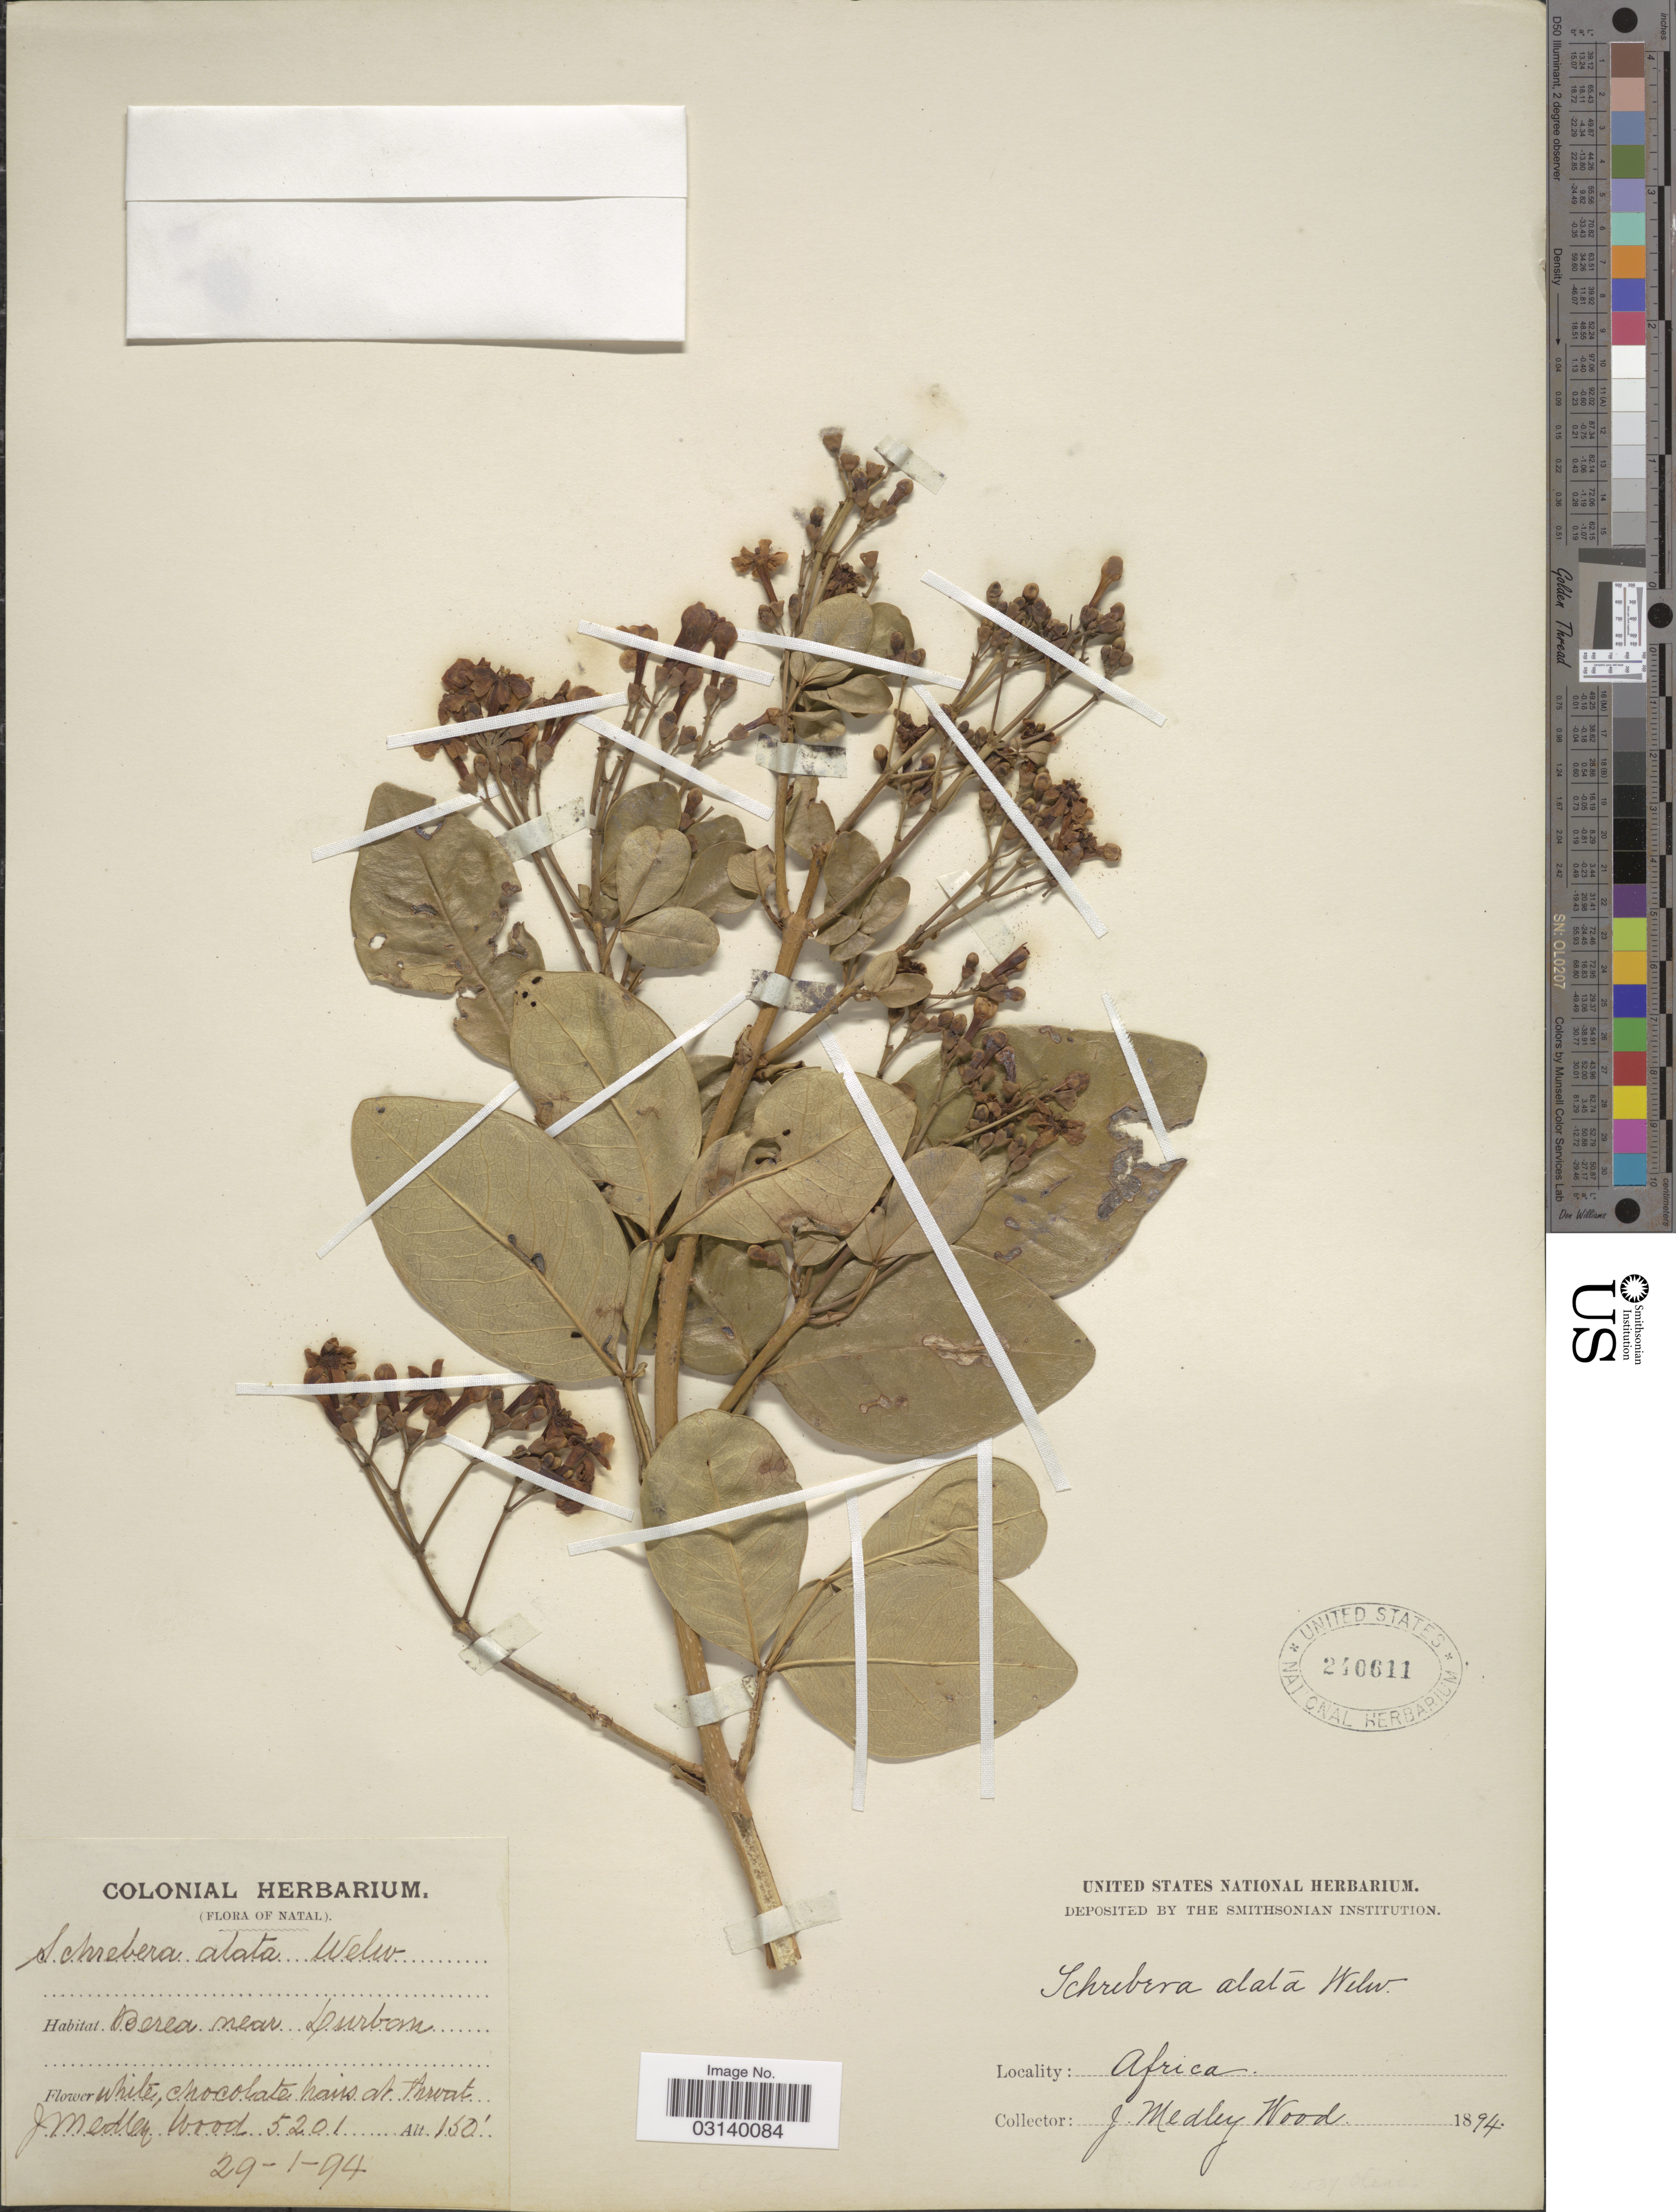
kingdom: Plantae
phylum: Tracheophyta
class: Magnoliopsida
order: Lamiales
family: Oleaceae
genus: Schrebera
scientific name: Schrebera alata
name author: (Hochst.) Welw.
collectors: J. Medley Wood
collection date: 1894-01-29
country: South Africa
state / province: KwaZulu-Natal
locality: Natal. Berea near Durban.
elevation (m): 46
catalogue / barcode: US 240611